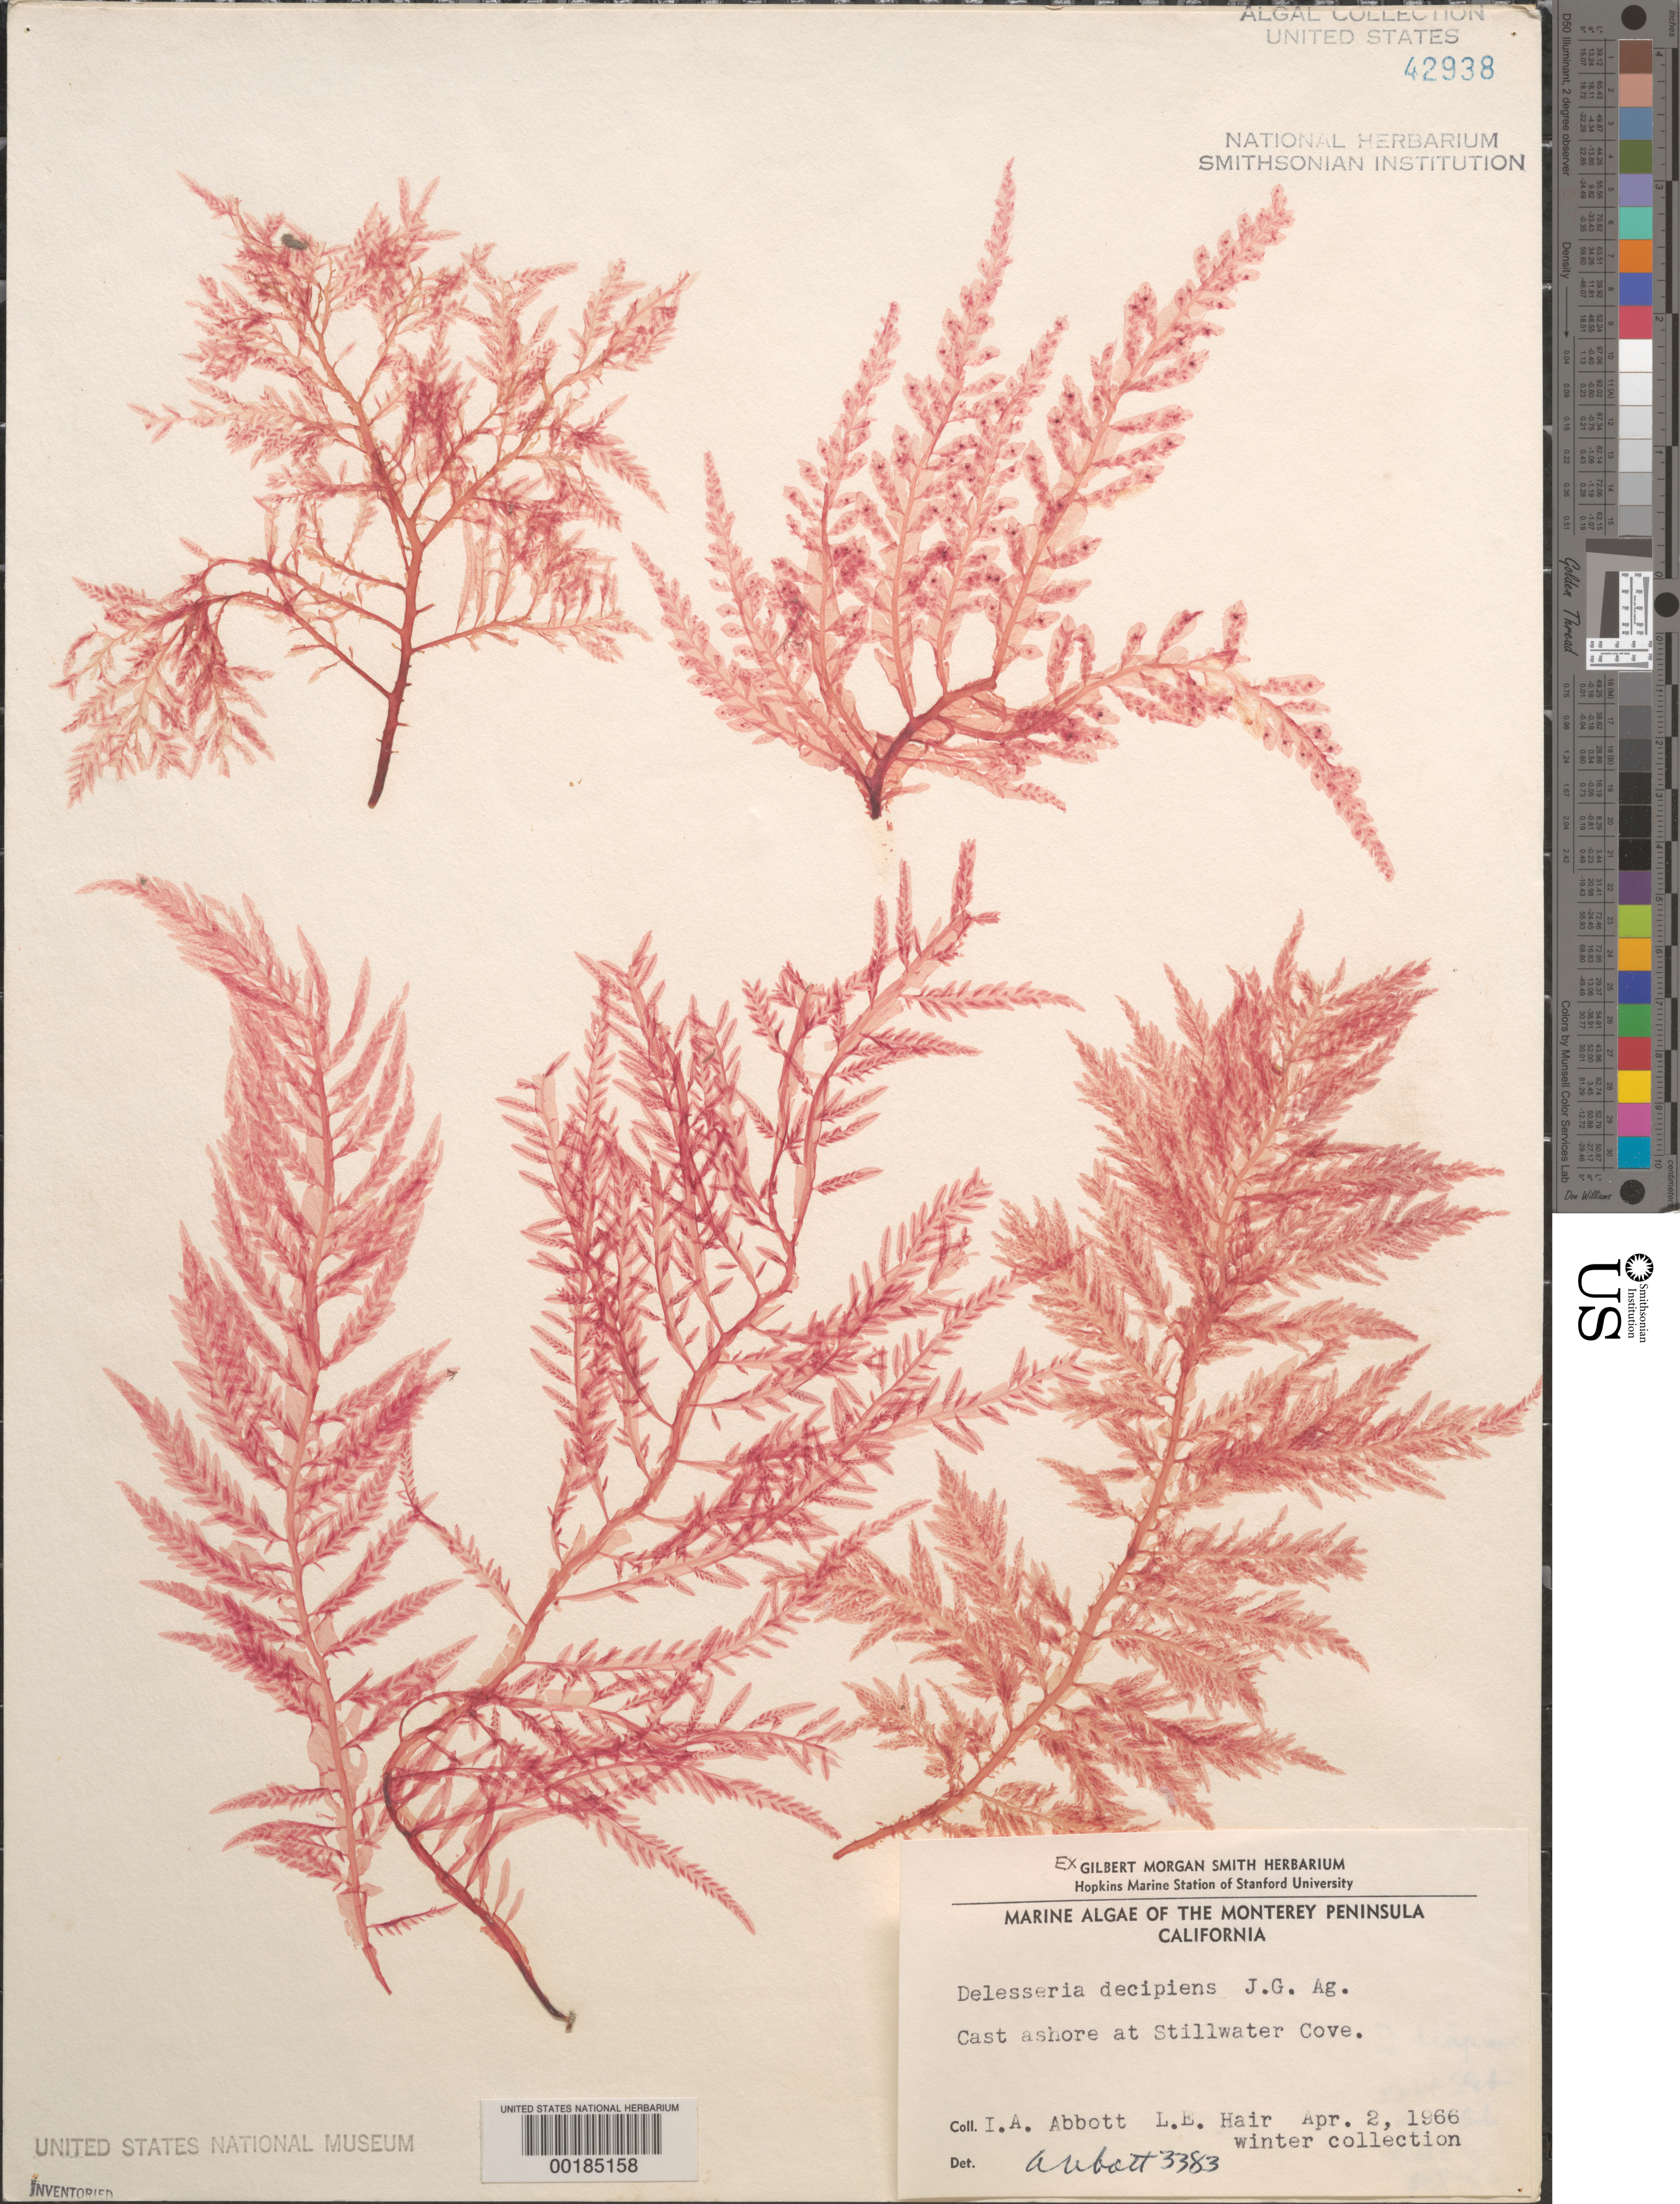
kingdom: Plantae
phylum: Rhodophyta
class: Florideophyceae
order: Ceramiales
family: Delesseriaceae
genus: Cumathamnion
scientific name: Cumathamnion decipiens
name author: (J. Agardh) M.J. Wynne & G.W. Saunders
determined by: Algae name updating Project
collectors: I. A. Abbott & L. Hair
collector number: IAA 3383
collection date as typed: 02 Apr 1966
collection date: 1966-04-02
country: United States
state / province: California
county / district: Monterey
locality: Stillwater Cove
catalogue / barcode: US 42938